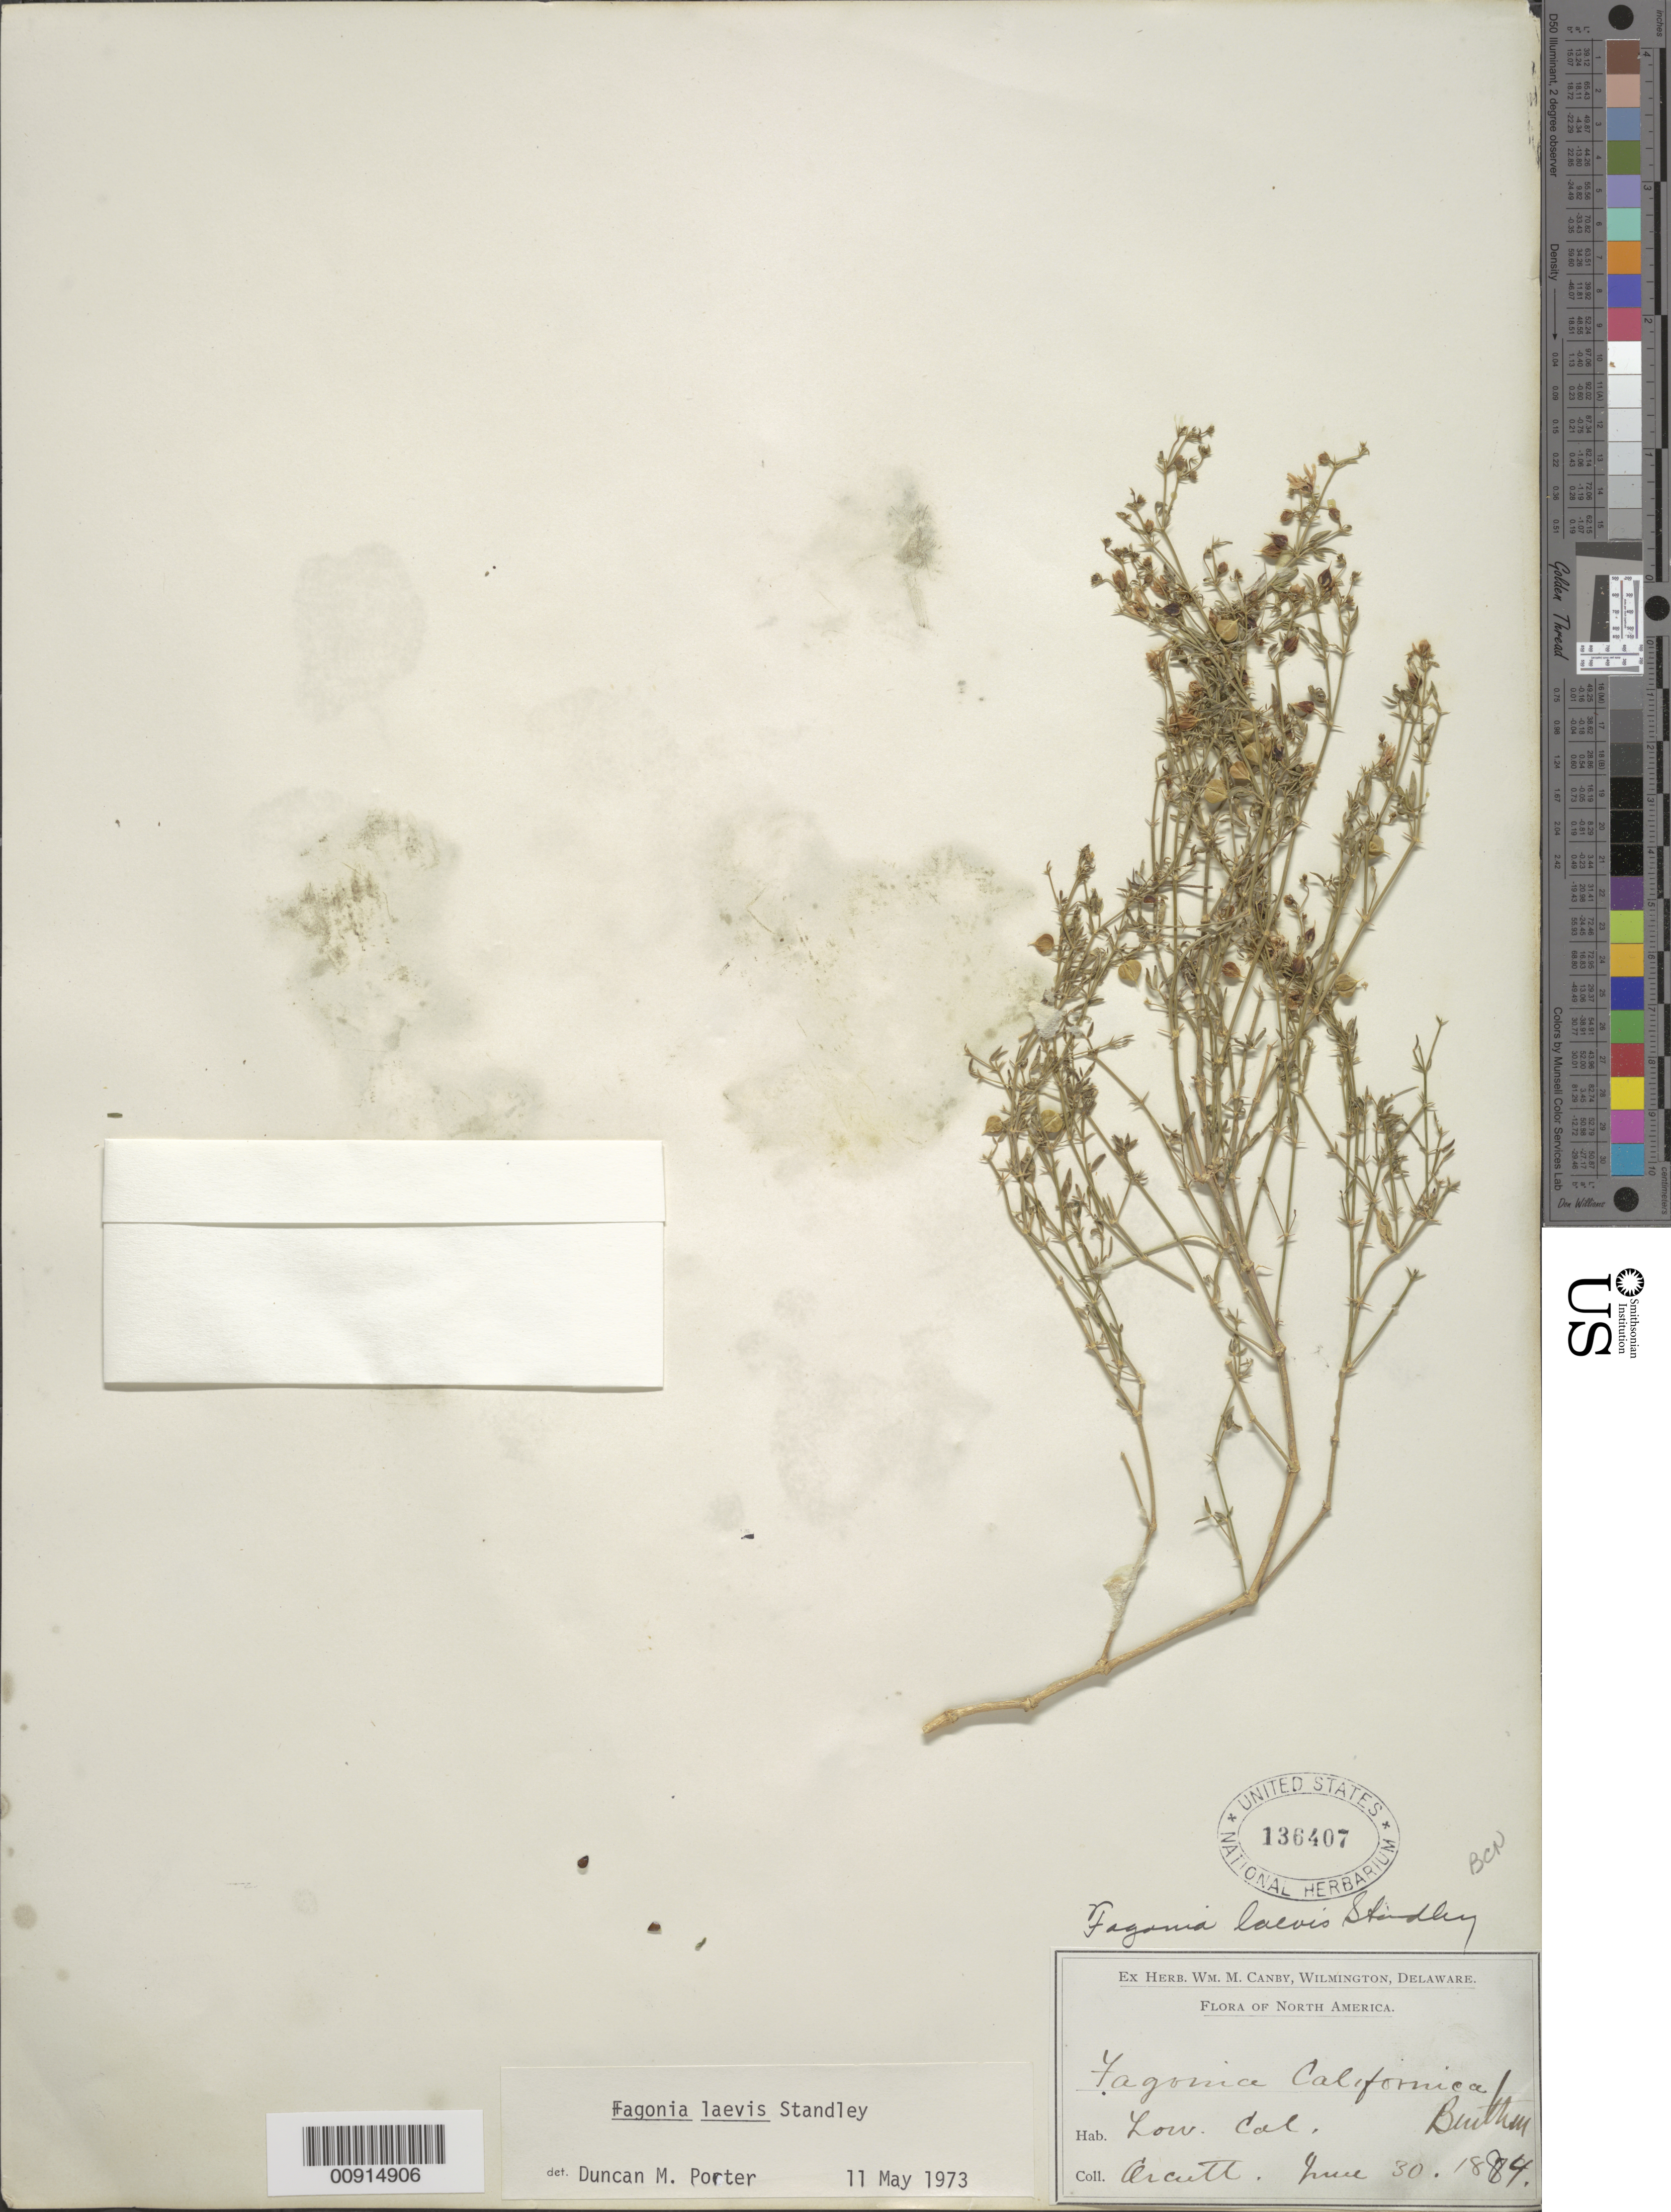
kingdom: Plantae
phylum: Tracheophyta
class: Magnoliopsida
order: Zygophyllales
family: Zygophyllaceae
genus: Fagonia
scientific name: Fagonia laevis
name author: Standl.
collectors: C. R. Orcutt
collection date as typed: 30 Jun 1884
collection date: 1884-06-30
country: Mexico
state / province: Baja California Norte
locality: Lower California.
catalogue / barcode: US 136407